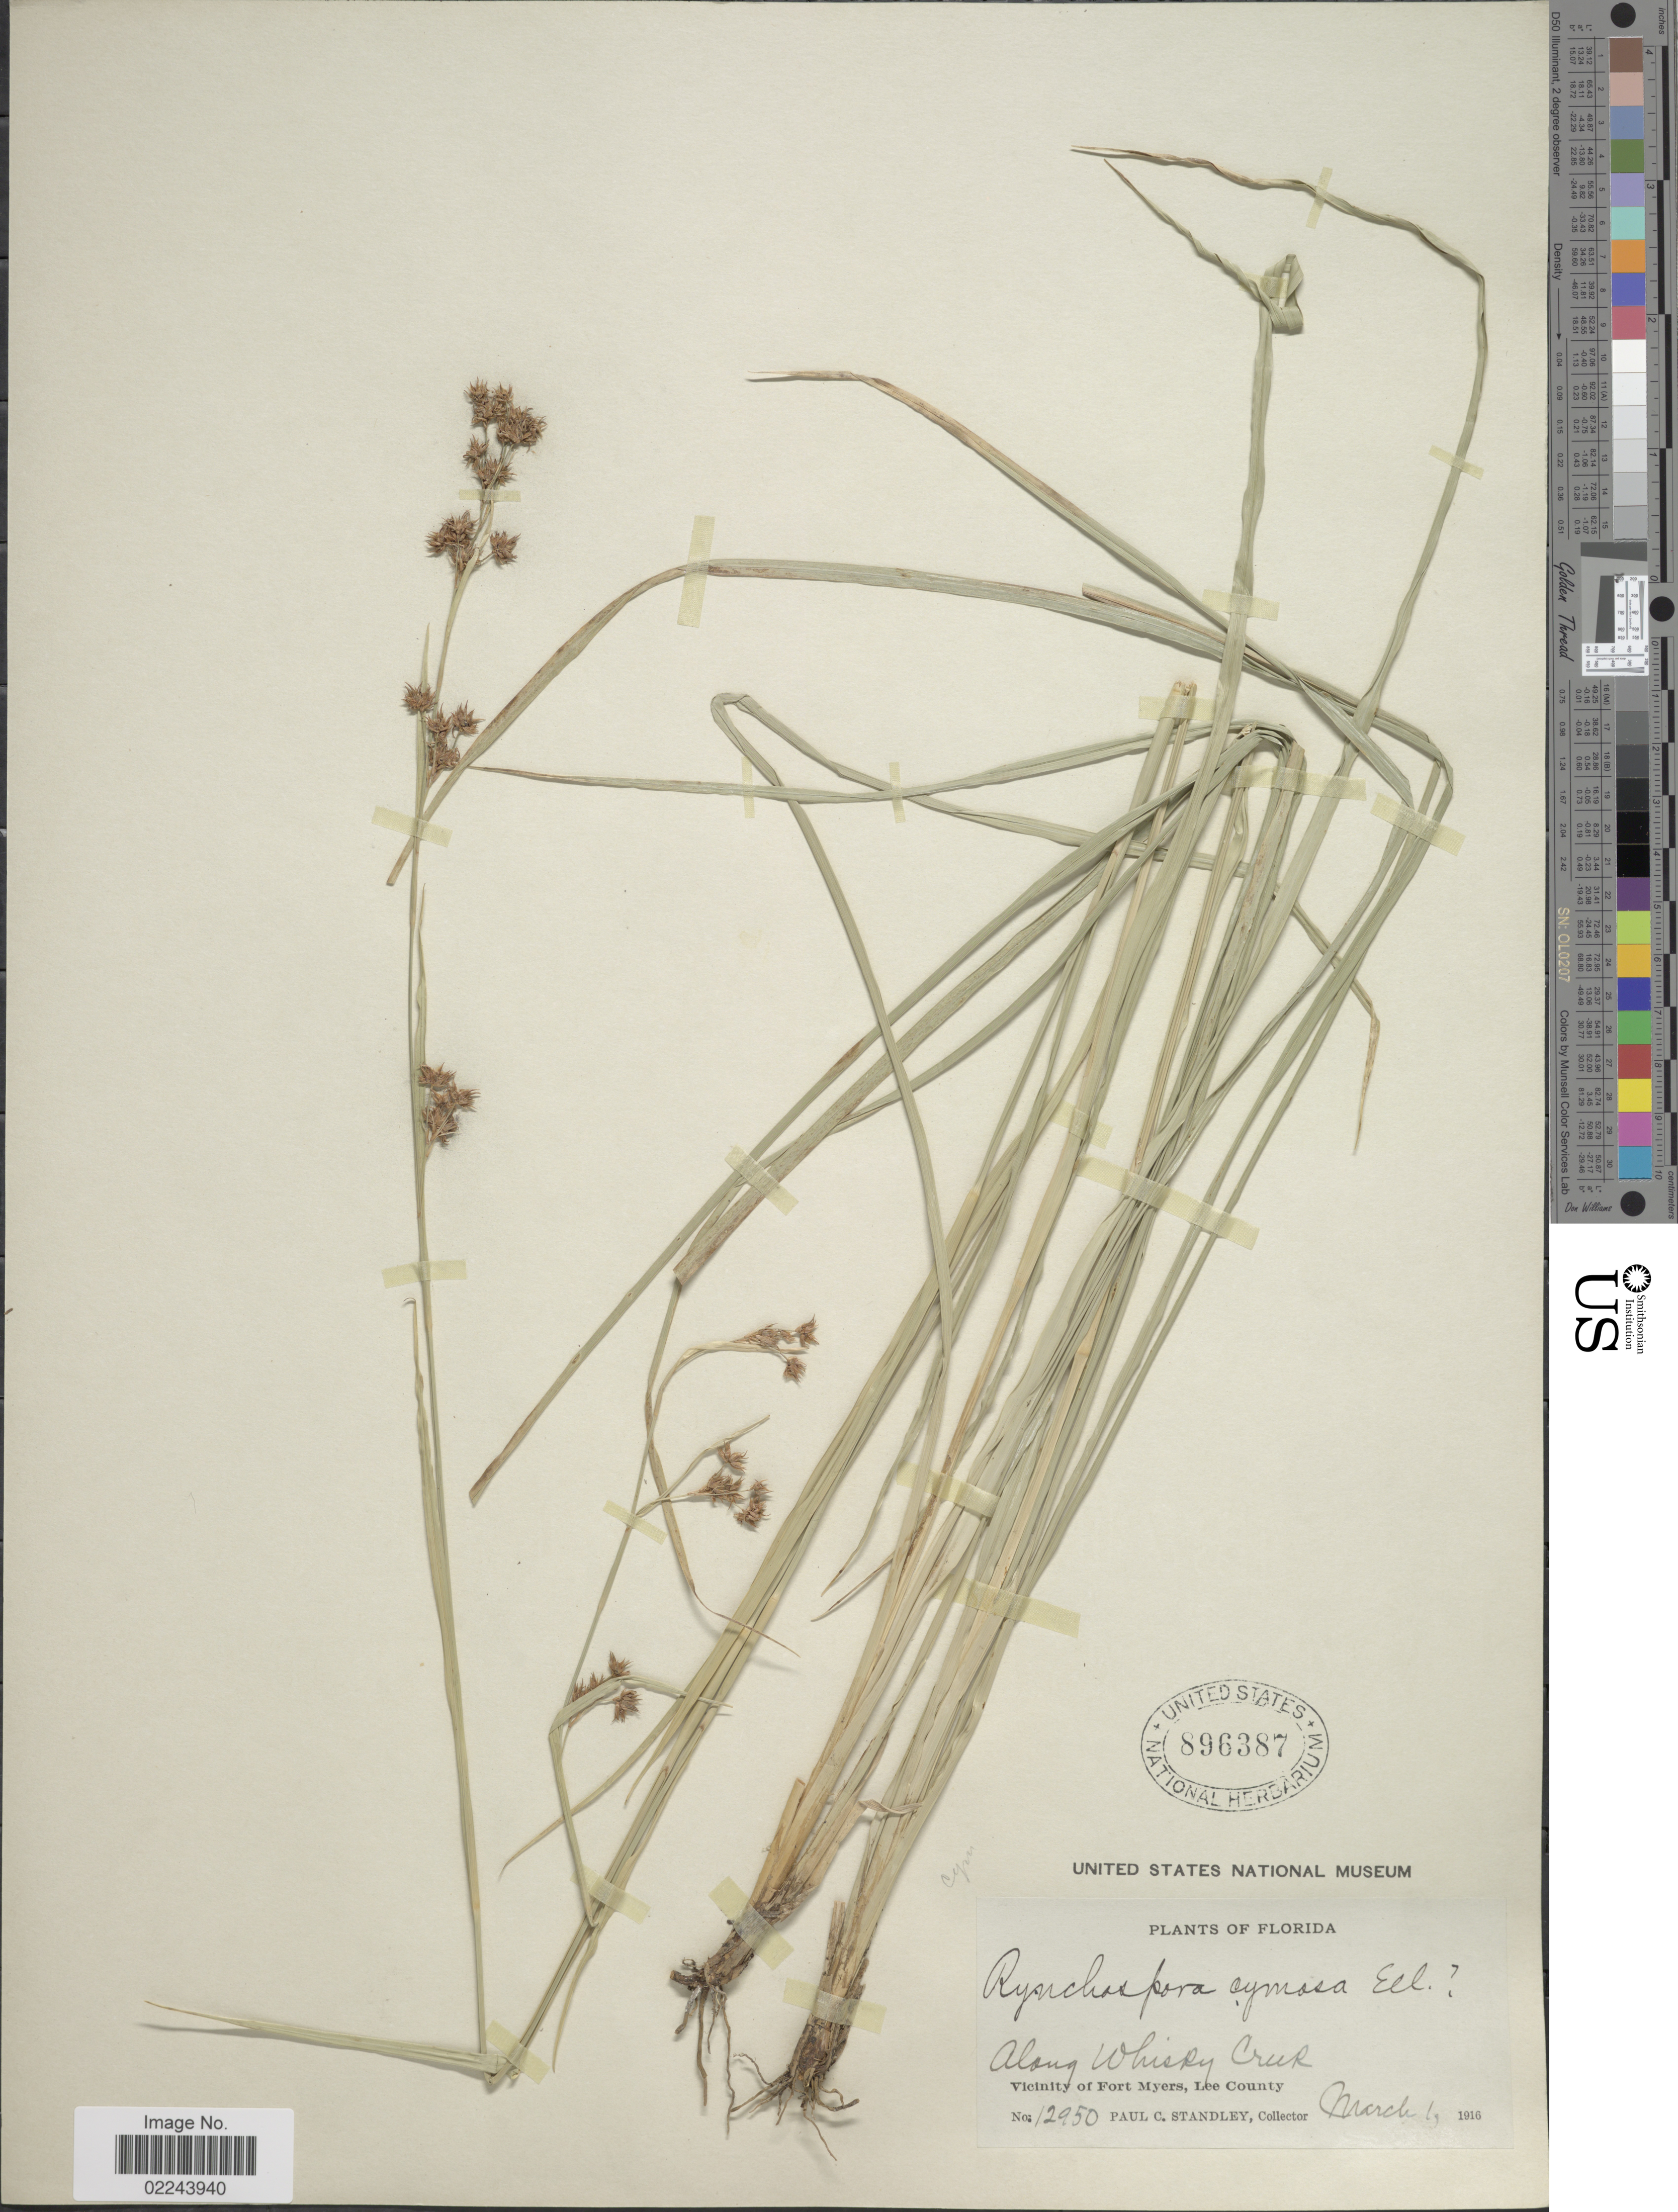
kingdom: Plantae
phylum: Tracheophyta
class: Liliopsida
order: Poales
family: Cyperaceae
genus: Rhynchospora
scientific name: Rhynchospora recognita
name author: (Gale) Kral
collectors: P. C. Standley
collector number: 12950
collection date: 1916-03-01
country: United States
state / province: Florida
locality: Along Whisky Creek, Vicinity of Fort Myers, Lee County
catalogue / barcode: US 896387